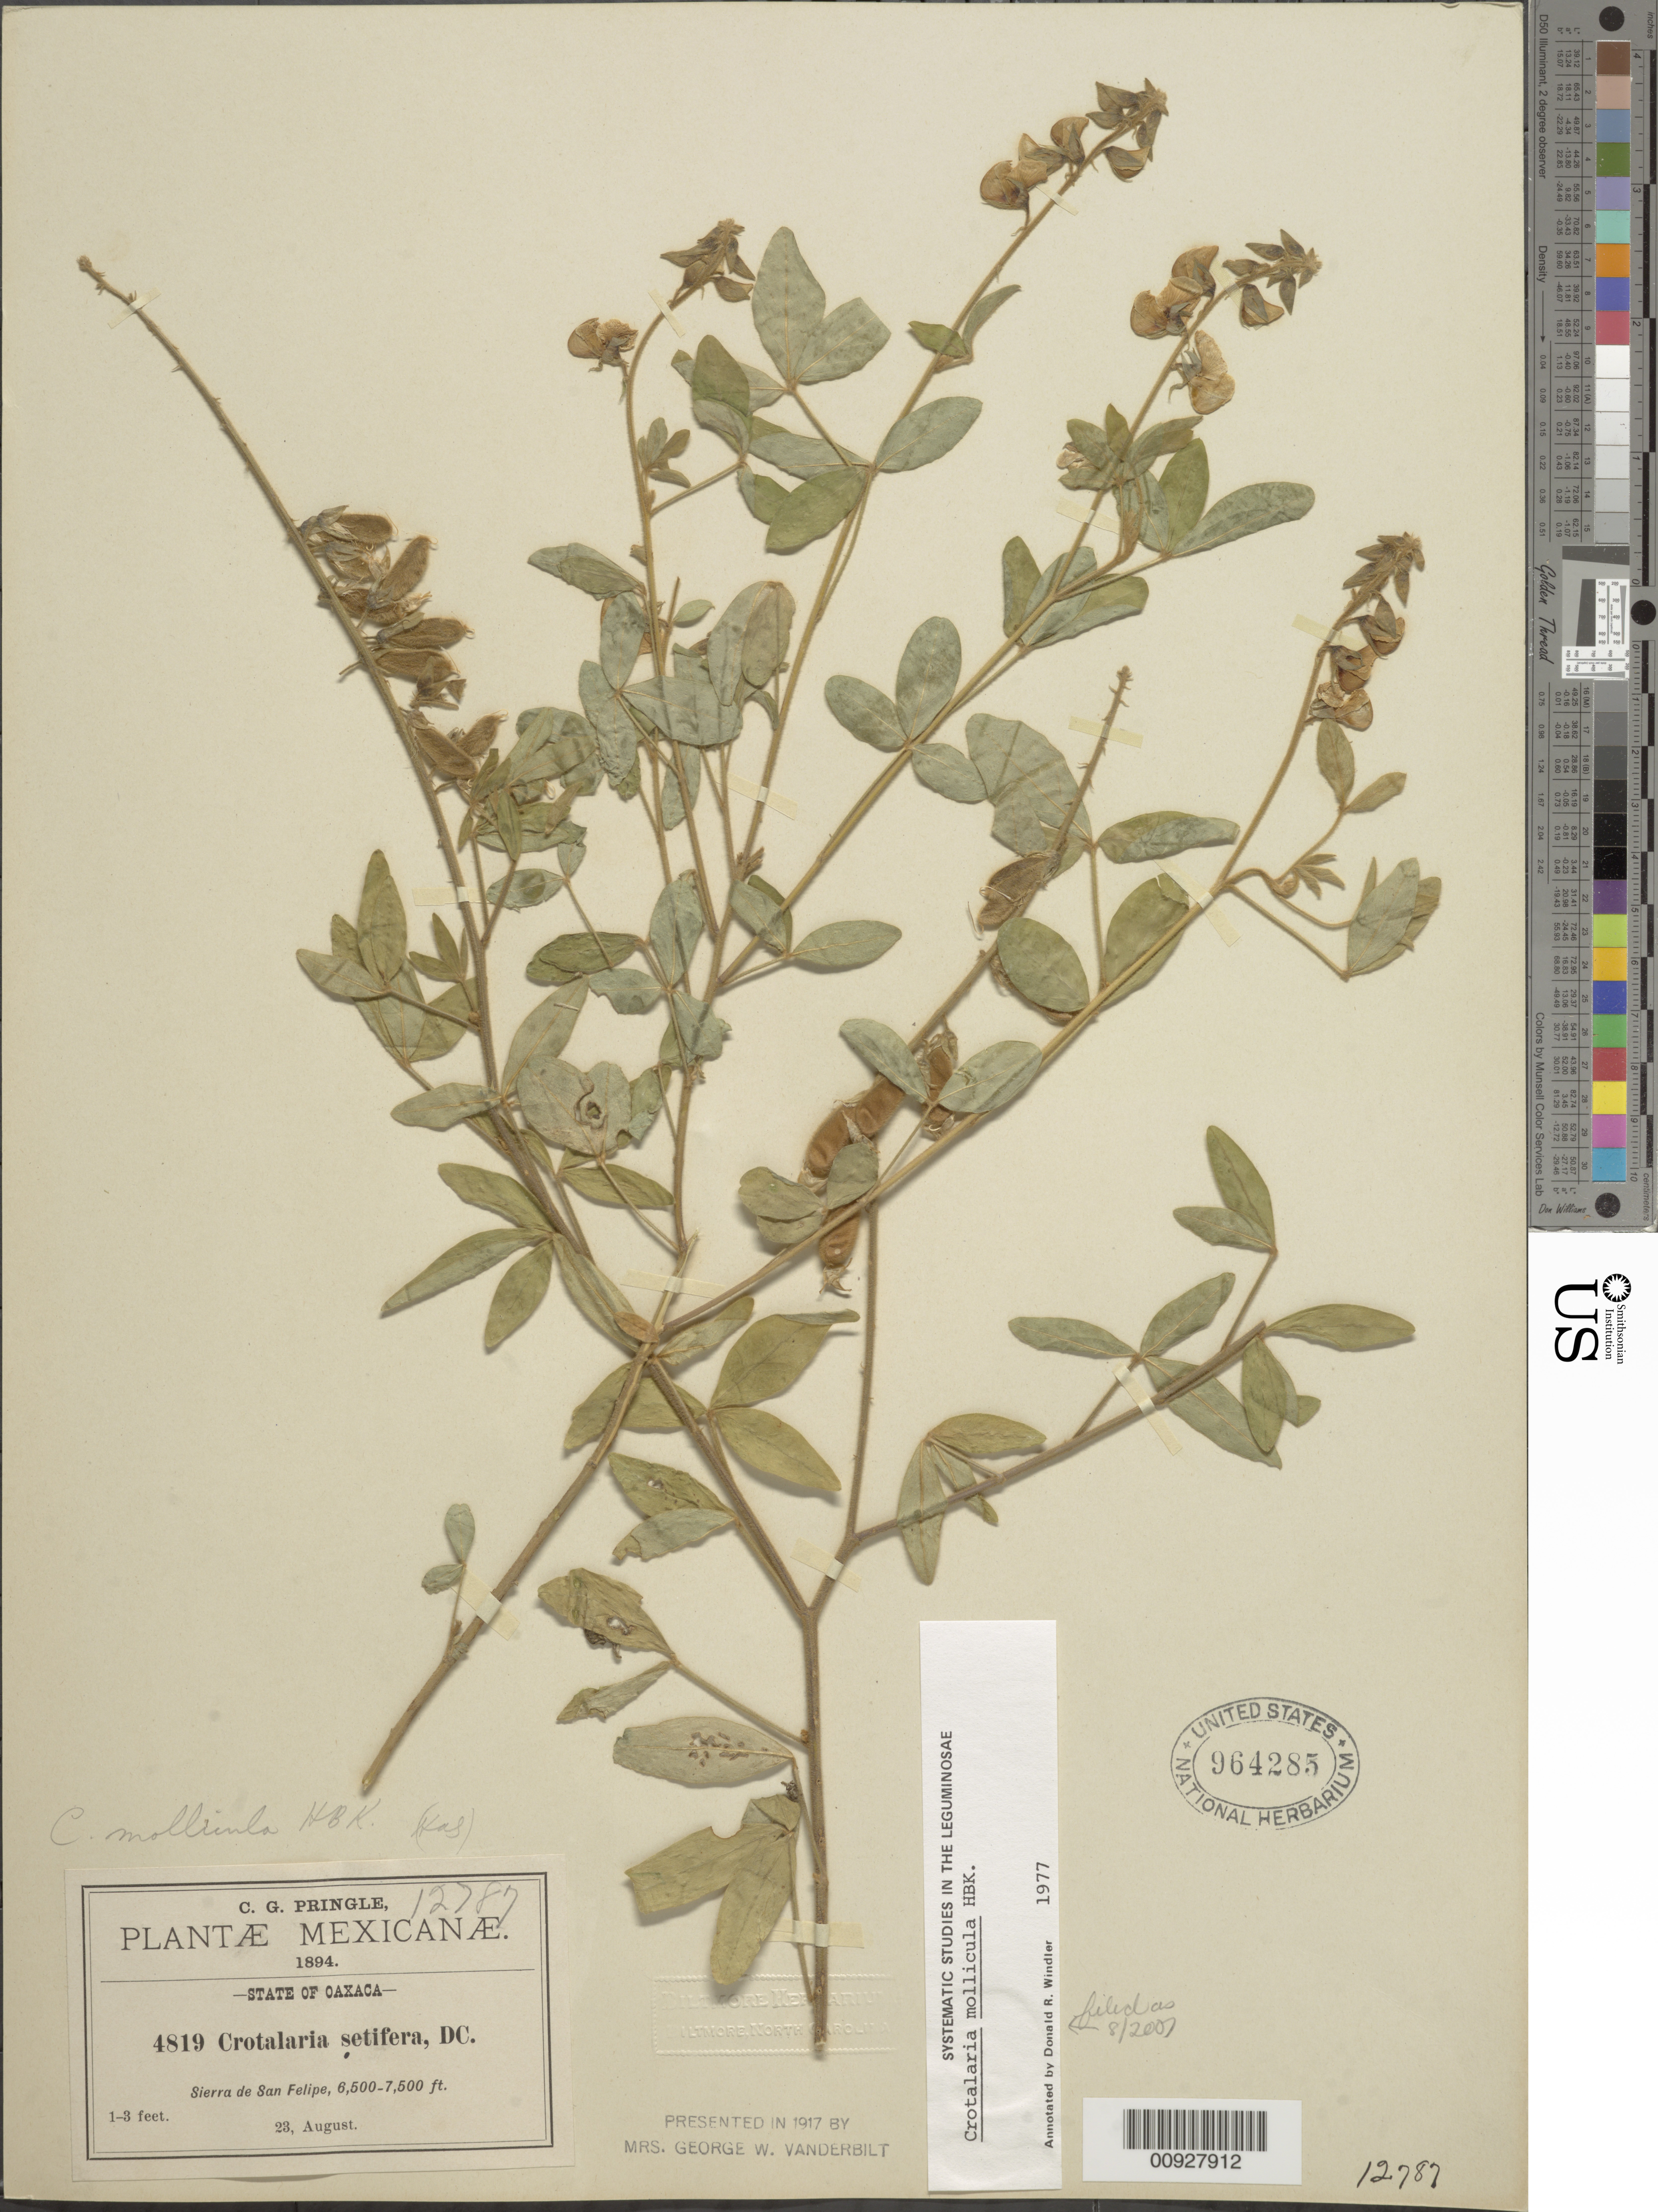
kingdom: Plantae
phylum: Tracheophyta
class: Magnoliopsida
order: Fabales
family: Fabaceae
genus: Crotalaria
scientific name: Crotalaria mollicula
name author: Kunth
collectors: C. G. Pringle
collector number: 4819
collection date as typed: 23 Aug 1894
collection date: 1894-08-23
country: Mexico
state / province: Oaxaca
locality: Sierra de San Felipe, State of Oaxaca.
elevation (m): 1981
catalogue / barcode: US 964285